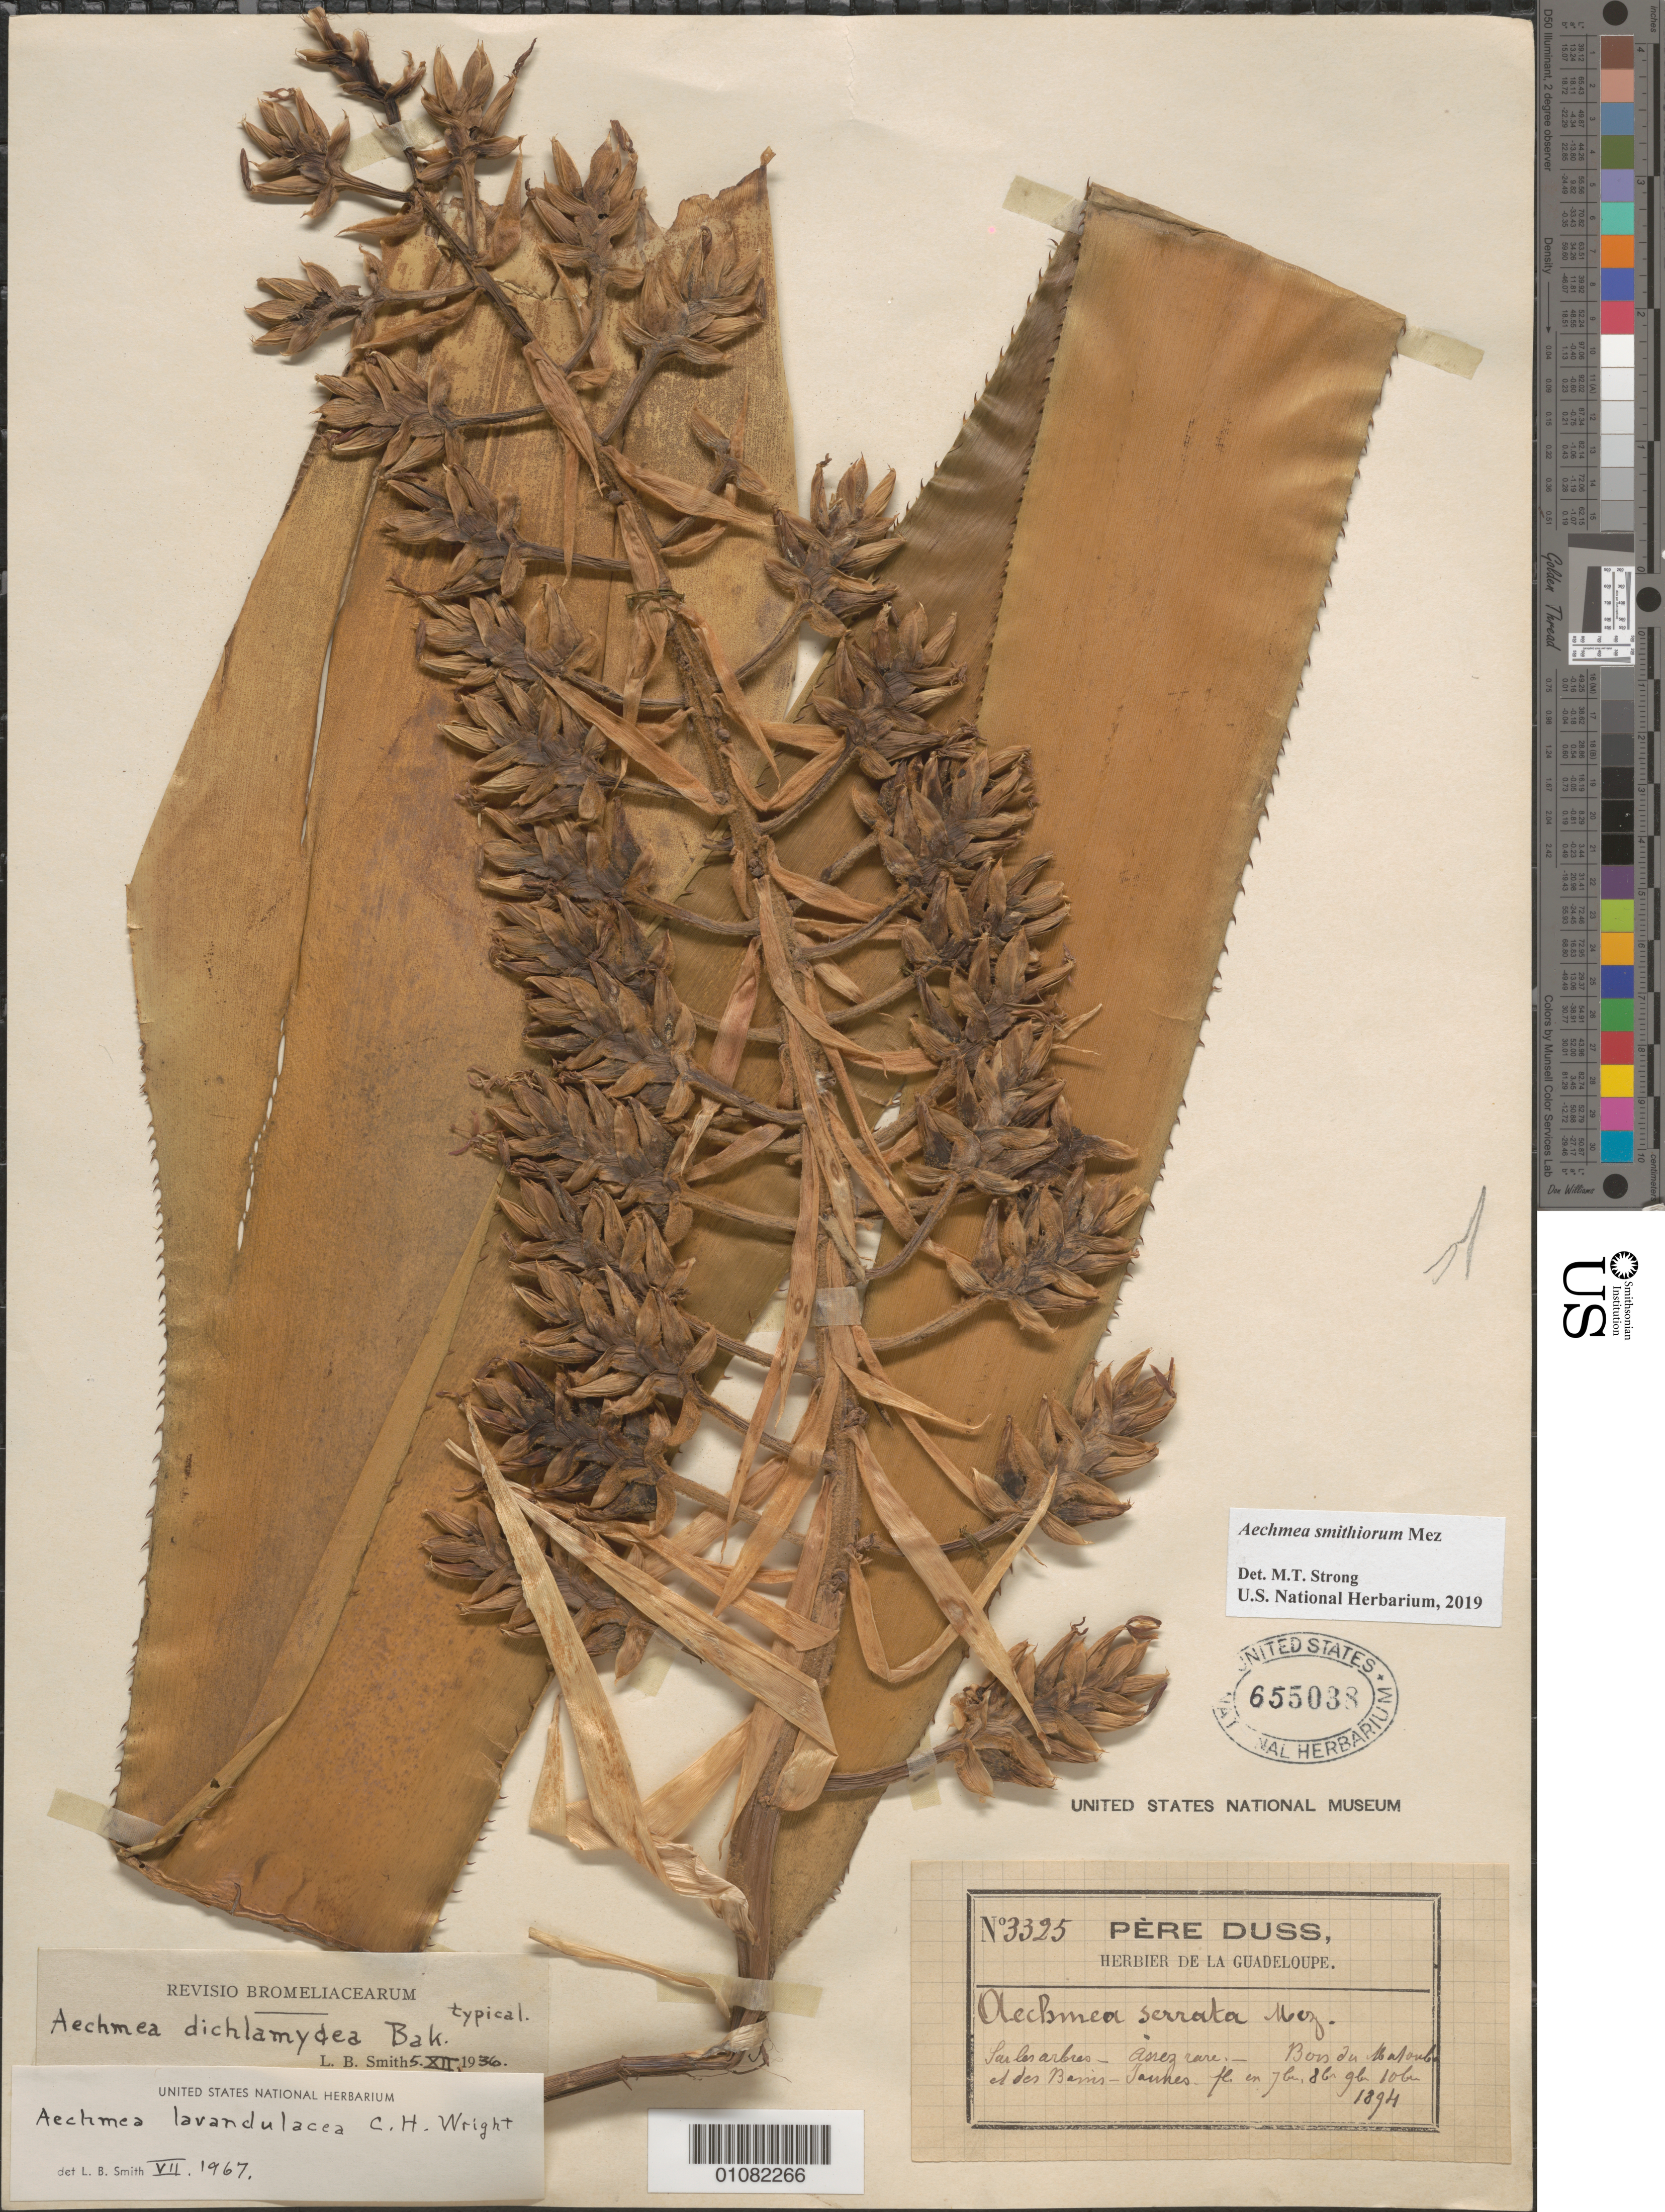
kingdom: Plantae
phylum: Tracheophyta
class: Liliopsida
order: Poales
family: Bromeliaceae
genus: Aechmea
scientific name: Aechmea smithiorum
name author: Mez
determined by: Strong, Mark T., (BOT), Smithsonian Institution - National Museum of Natural History (UNITED STATES)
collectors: Père Duss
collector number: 3325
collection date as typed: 1894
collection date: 1894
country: Guadeloupe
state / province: St. Claude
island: Basse Terre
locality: Bois du Matouba et des Bains Jaunes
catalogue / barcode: US 655038